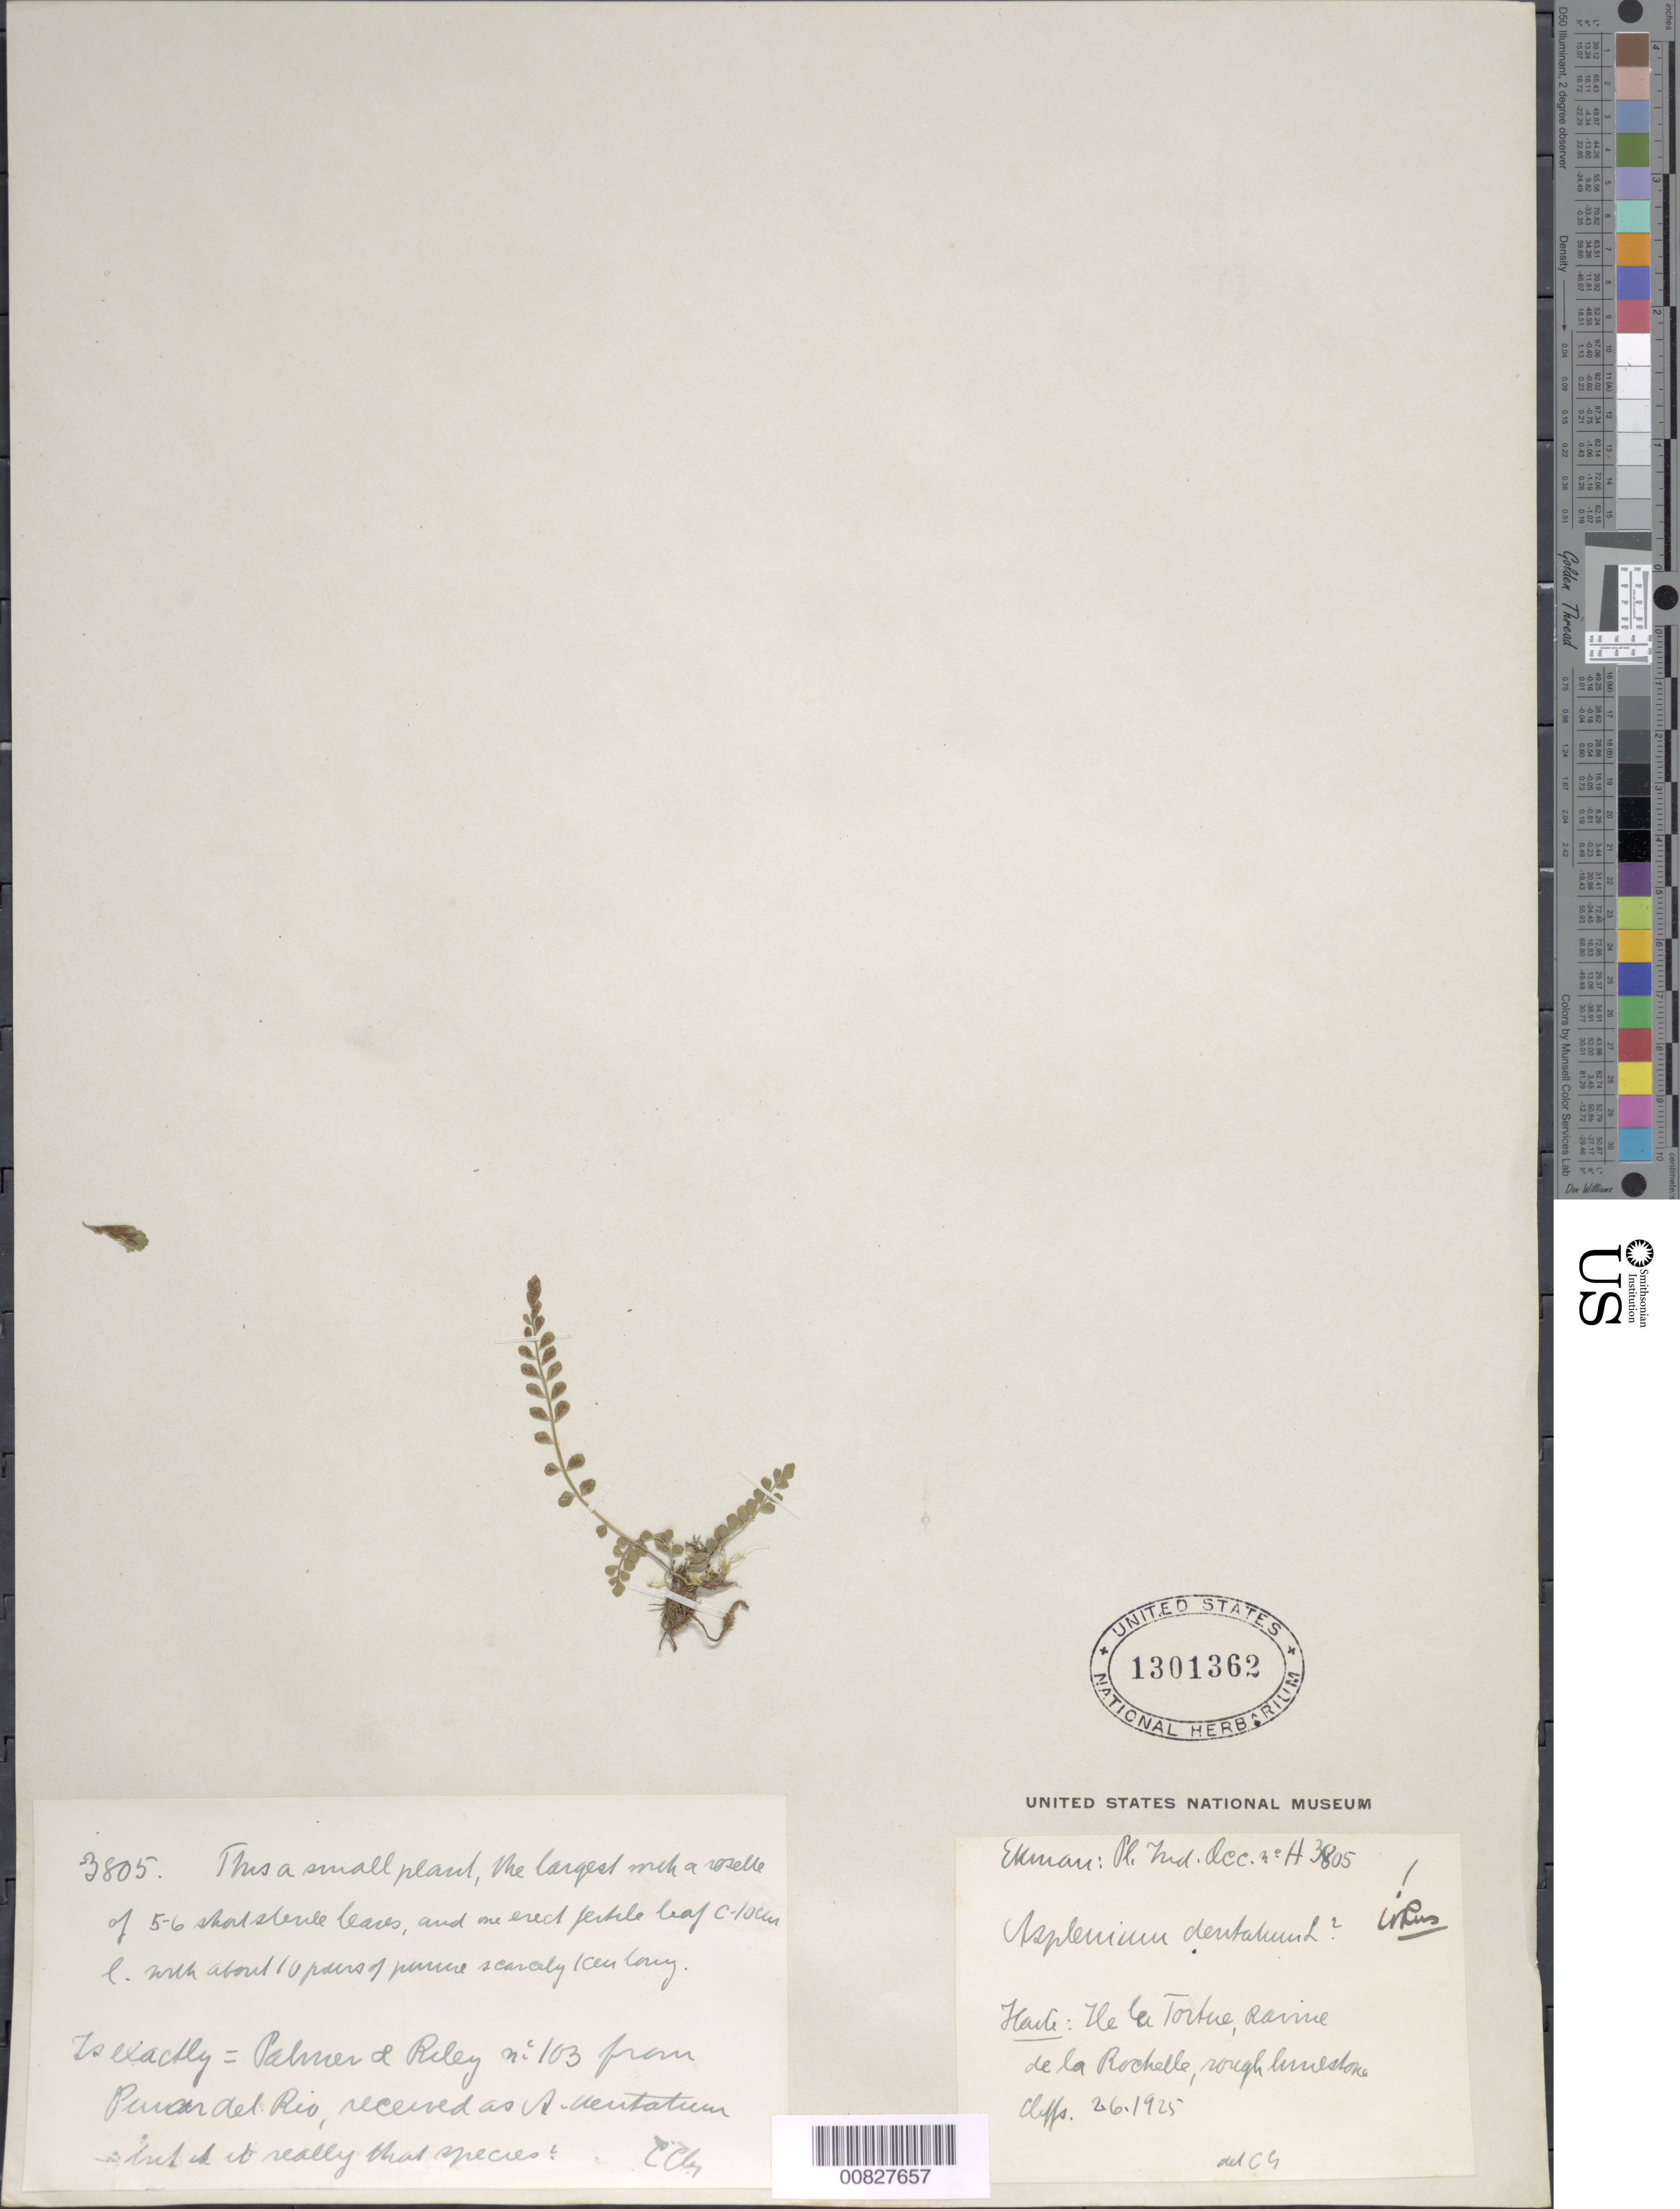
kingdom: Plantae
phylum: Tracheophyta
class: Polypodiopsida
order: Polypodiales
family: Aspleniaceae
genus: Asplenium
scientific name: Asplenium trichomanes-dentatum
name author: L.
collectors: E. L. Ekman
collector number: H 3805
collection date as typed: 02 Jun 1925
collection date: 1925-06-02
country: Haiti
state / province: Nord-Óuest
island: Île de la Tortue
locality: Isle la Tortue, ravine de la rochelle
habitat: Rough limestone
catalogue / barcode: US 1301362